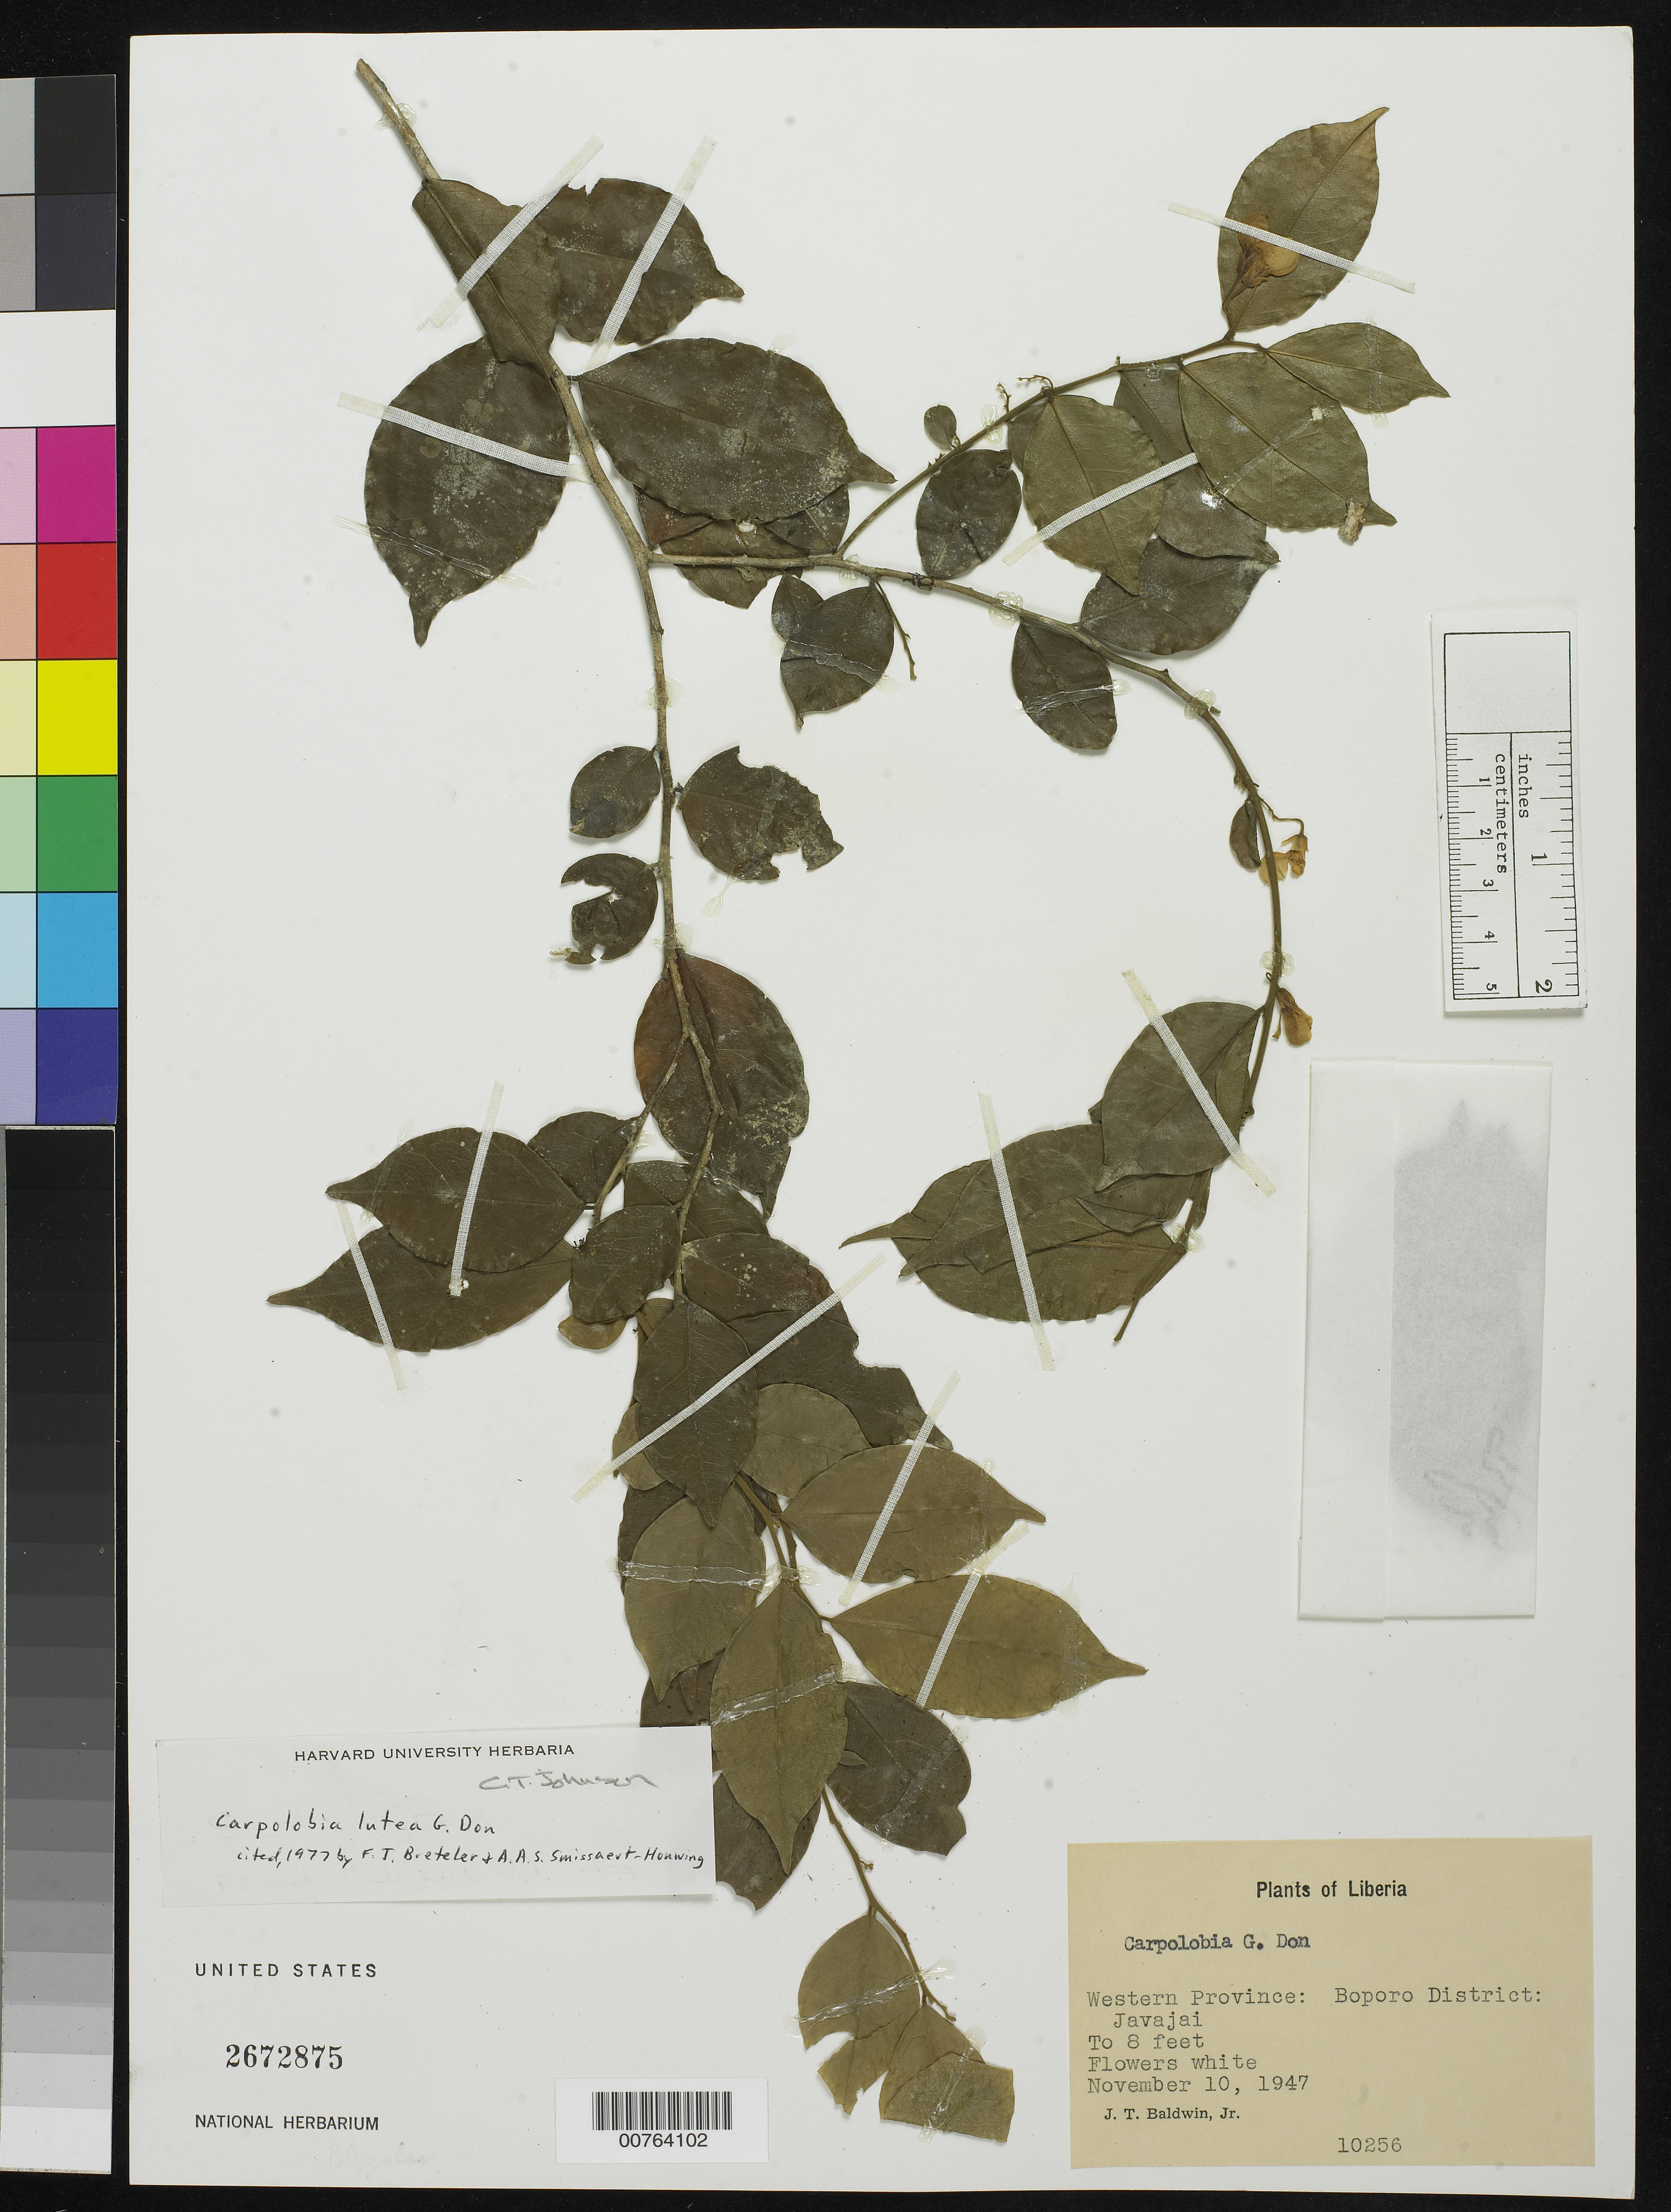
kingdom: Plantae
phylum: Tracheophyta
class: Magnoliopsida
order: Fabales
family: Polygalaceae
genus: Carpolobia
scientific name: Carpolobia lutea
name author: G. Don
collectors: J. T. Baldwin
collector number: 10256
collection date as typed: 10 Nov 1947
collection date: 1947-11-10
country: Liberia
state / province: Gbarpolu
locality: Western Province: Boporo District, Javajai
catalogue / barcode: US 2672875